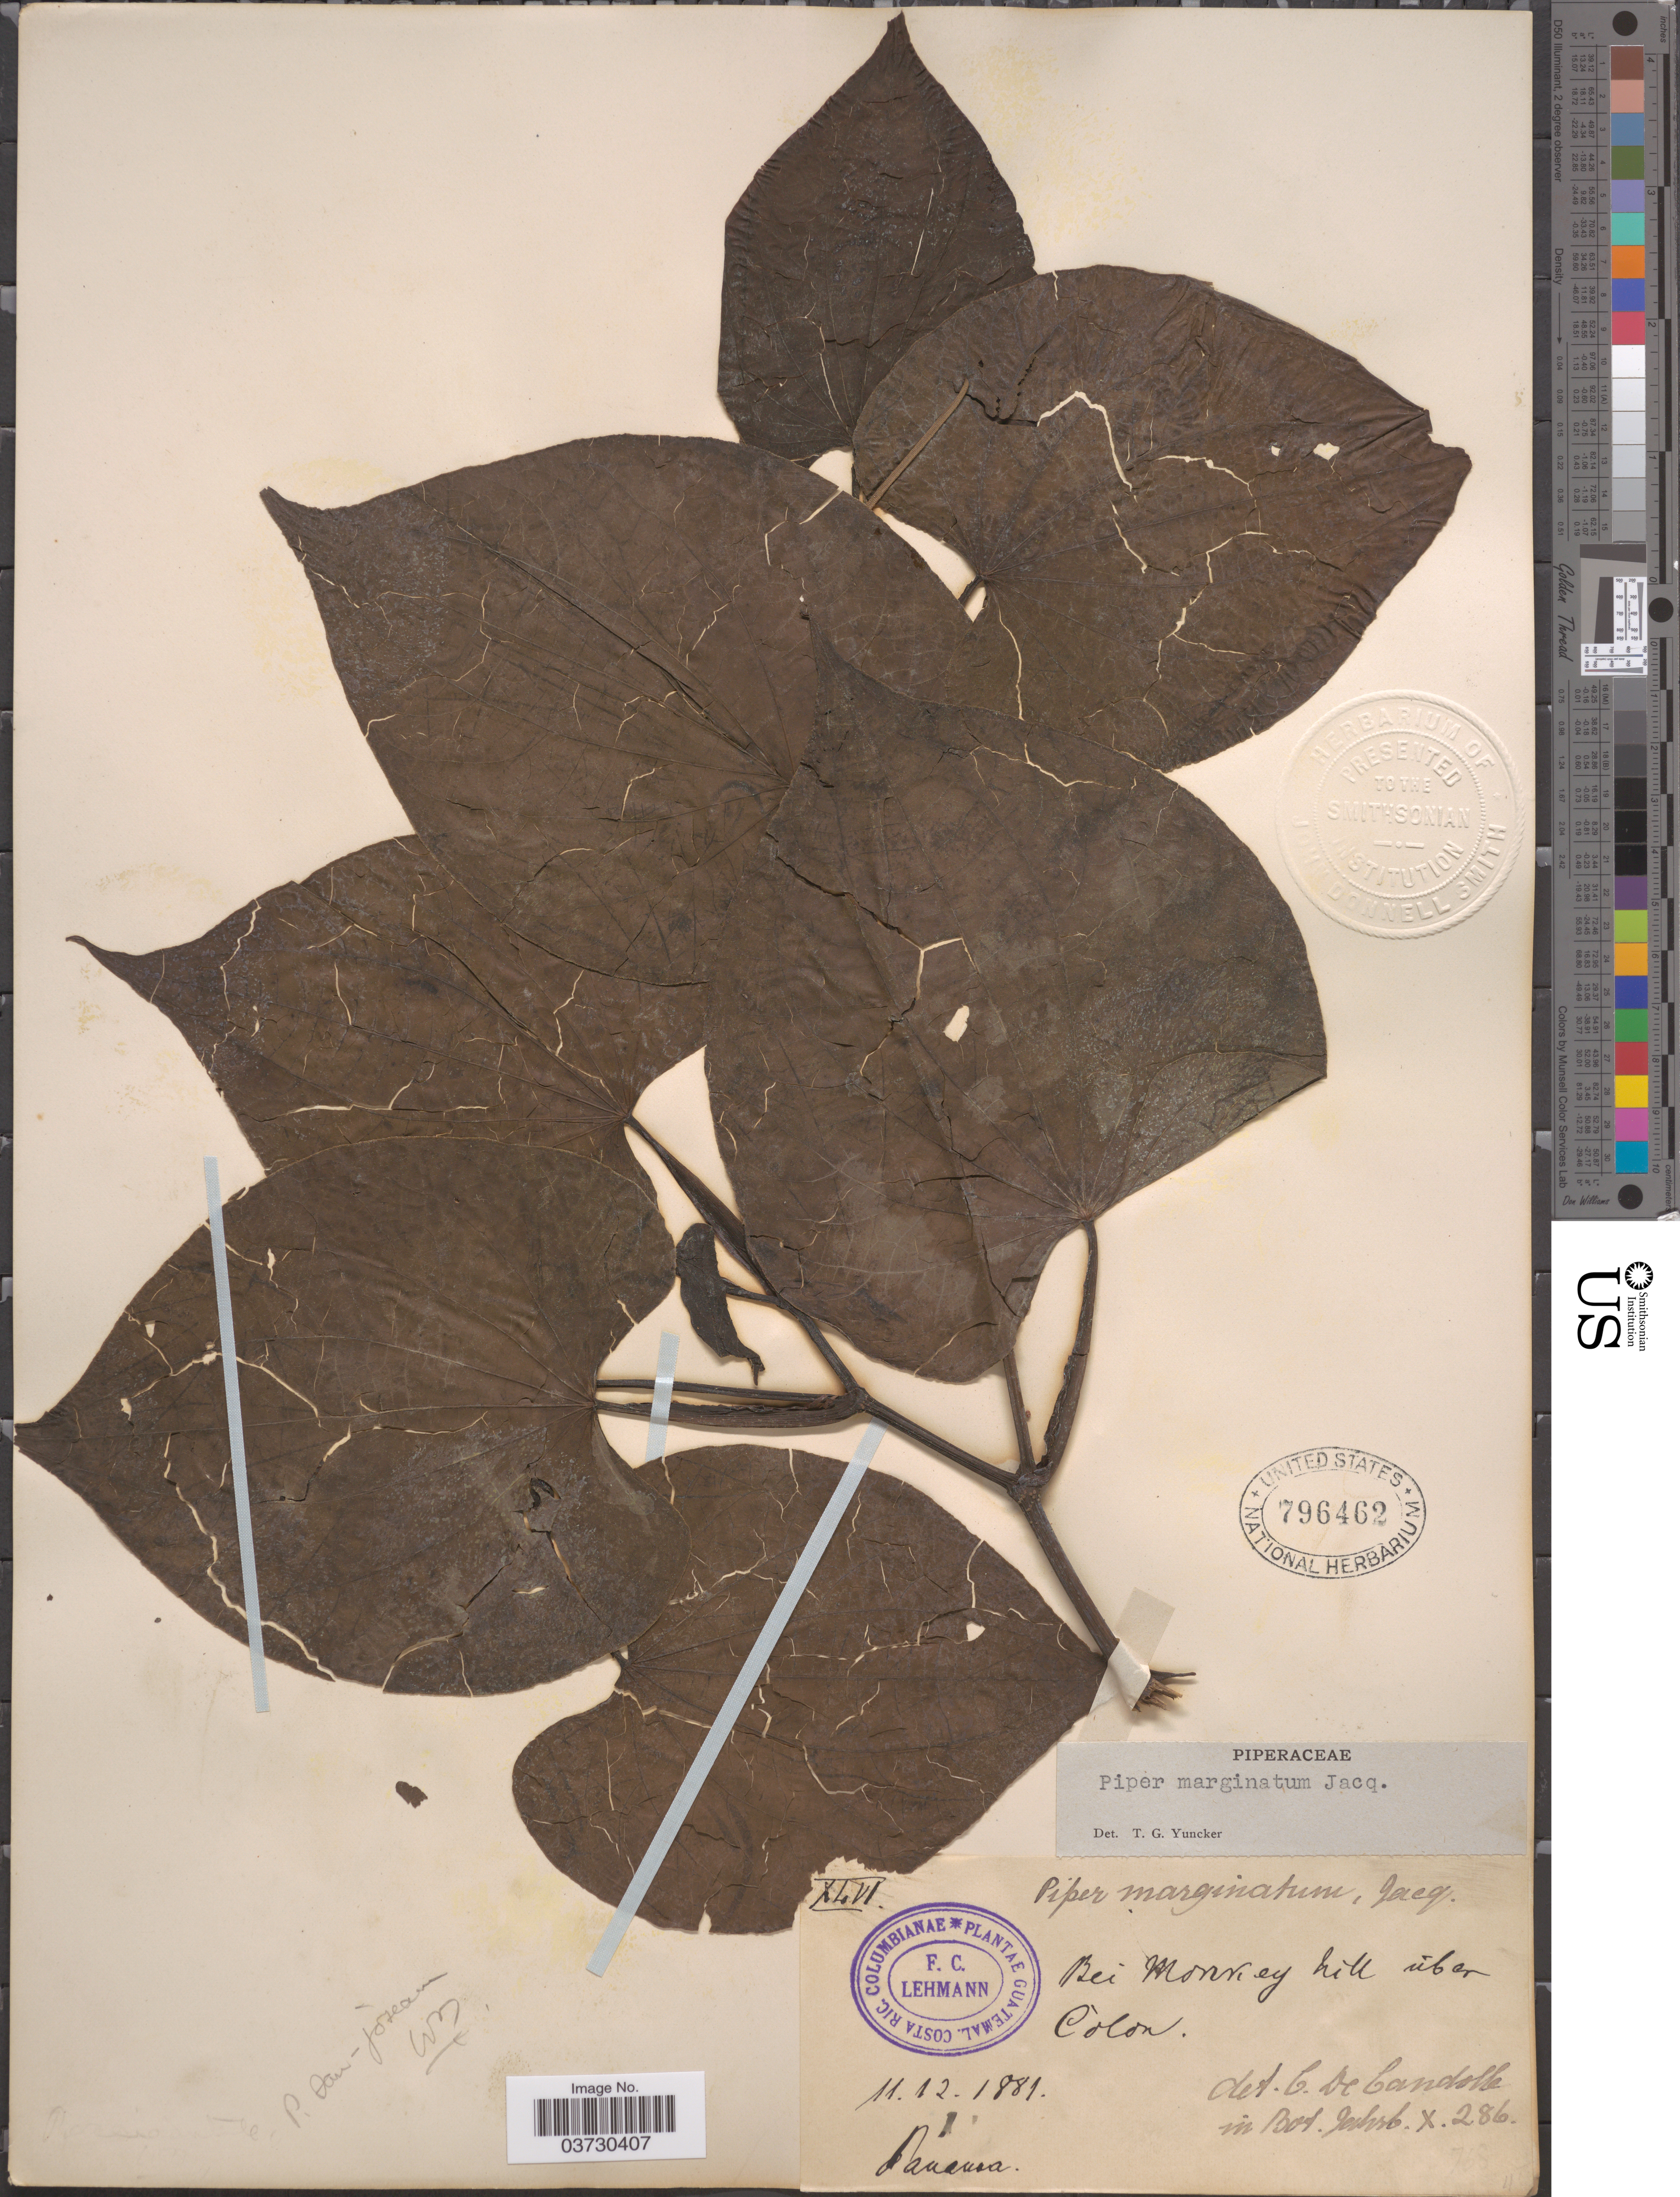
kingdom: Plantae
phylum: Tracheophyta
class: Magnoliopsida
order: Piperales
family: Piperaceae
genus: Piper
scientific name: Piper marginatum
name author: Jacq.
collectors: F. C. Lehmann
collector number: X4VI*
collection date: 1881-12-11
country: Panama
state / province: Colón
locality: Bei Monkey hill úber Còlon.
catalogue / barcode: US 796462